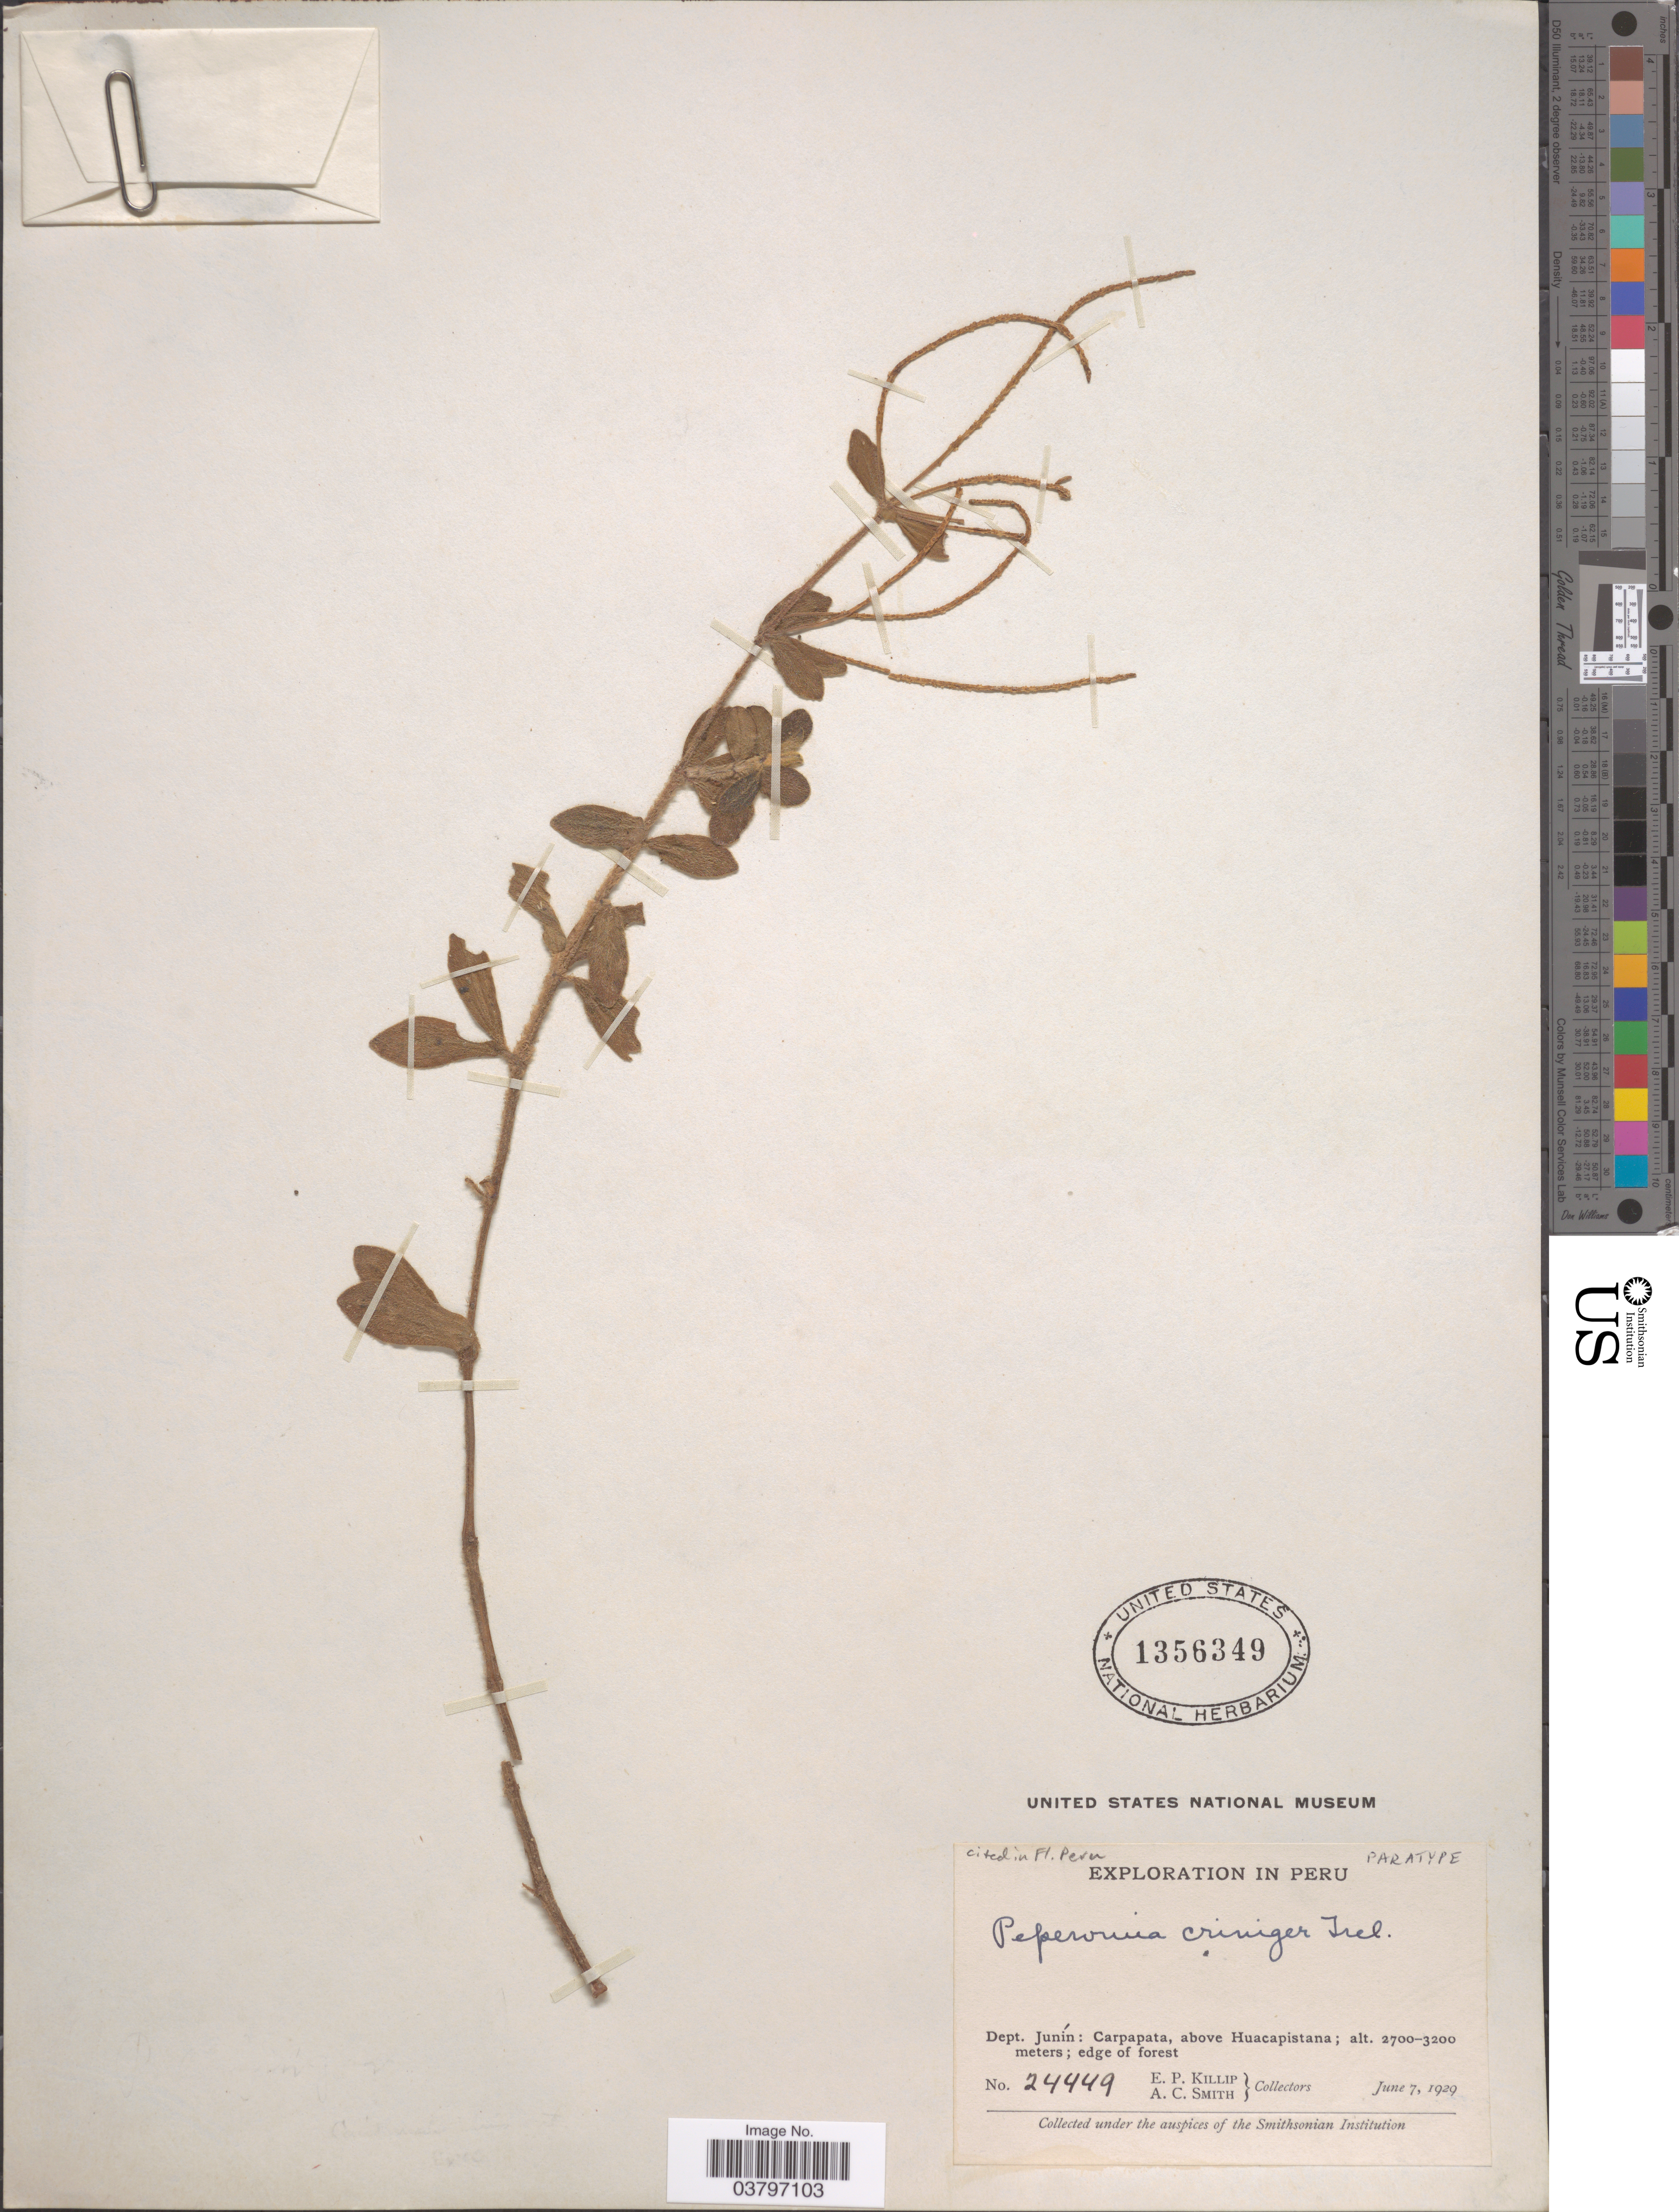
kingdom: Plantae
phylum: Tracheophyta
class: Magnoliopsida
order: Piperales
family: Piperaceae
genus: Peperomia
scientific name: Peperomia crinigera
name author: Trel.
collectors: E. P. Killip & A. C. Smith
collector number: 24449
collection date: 1929-06-07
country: Peru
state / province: Junín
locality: Dept. Junín: Carpapata, above Huacapistana.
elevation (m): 2700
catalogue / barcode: US 1356349